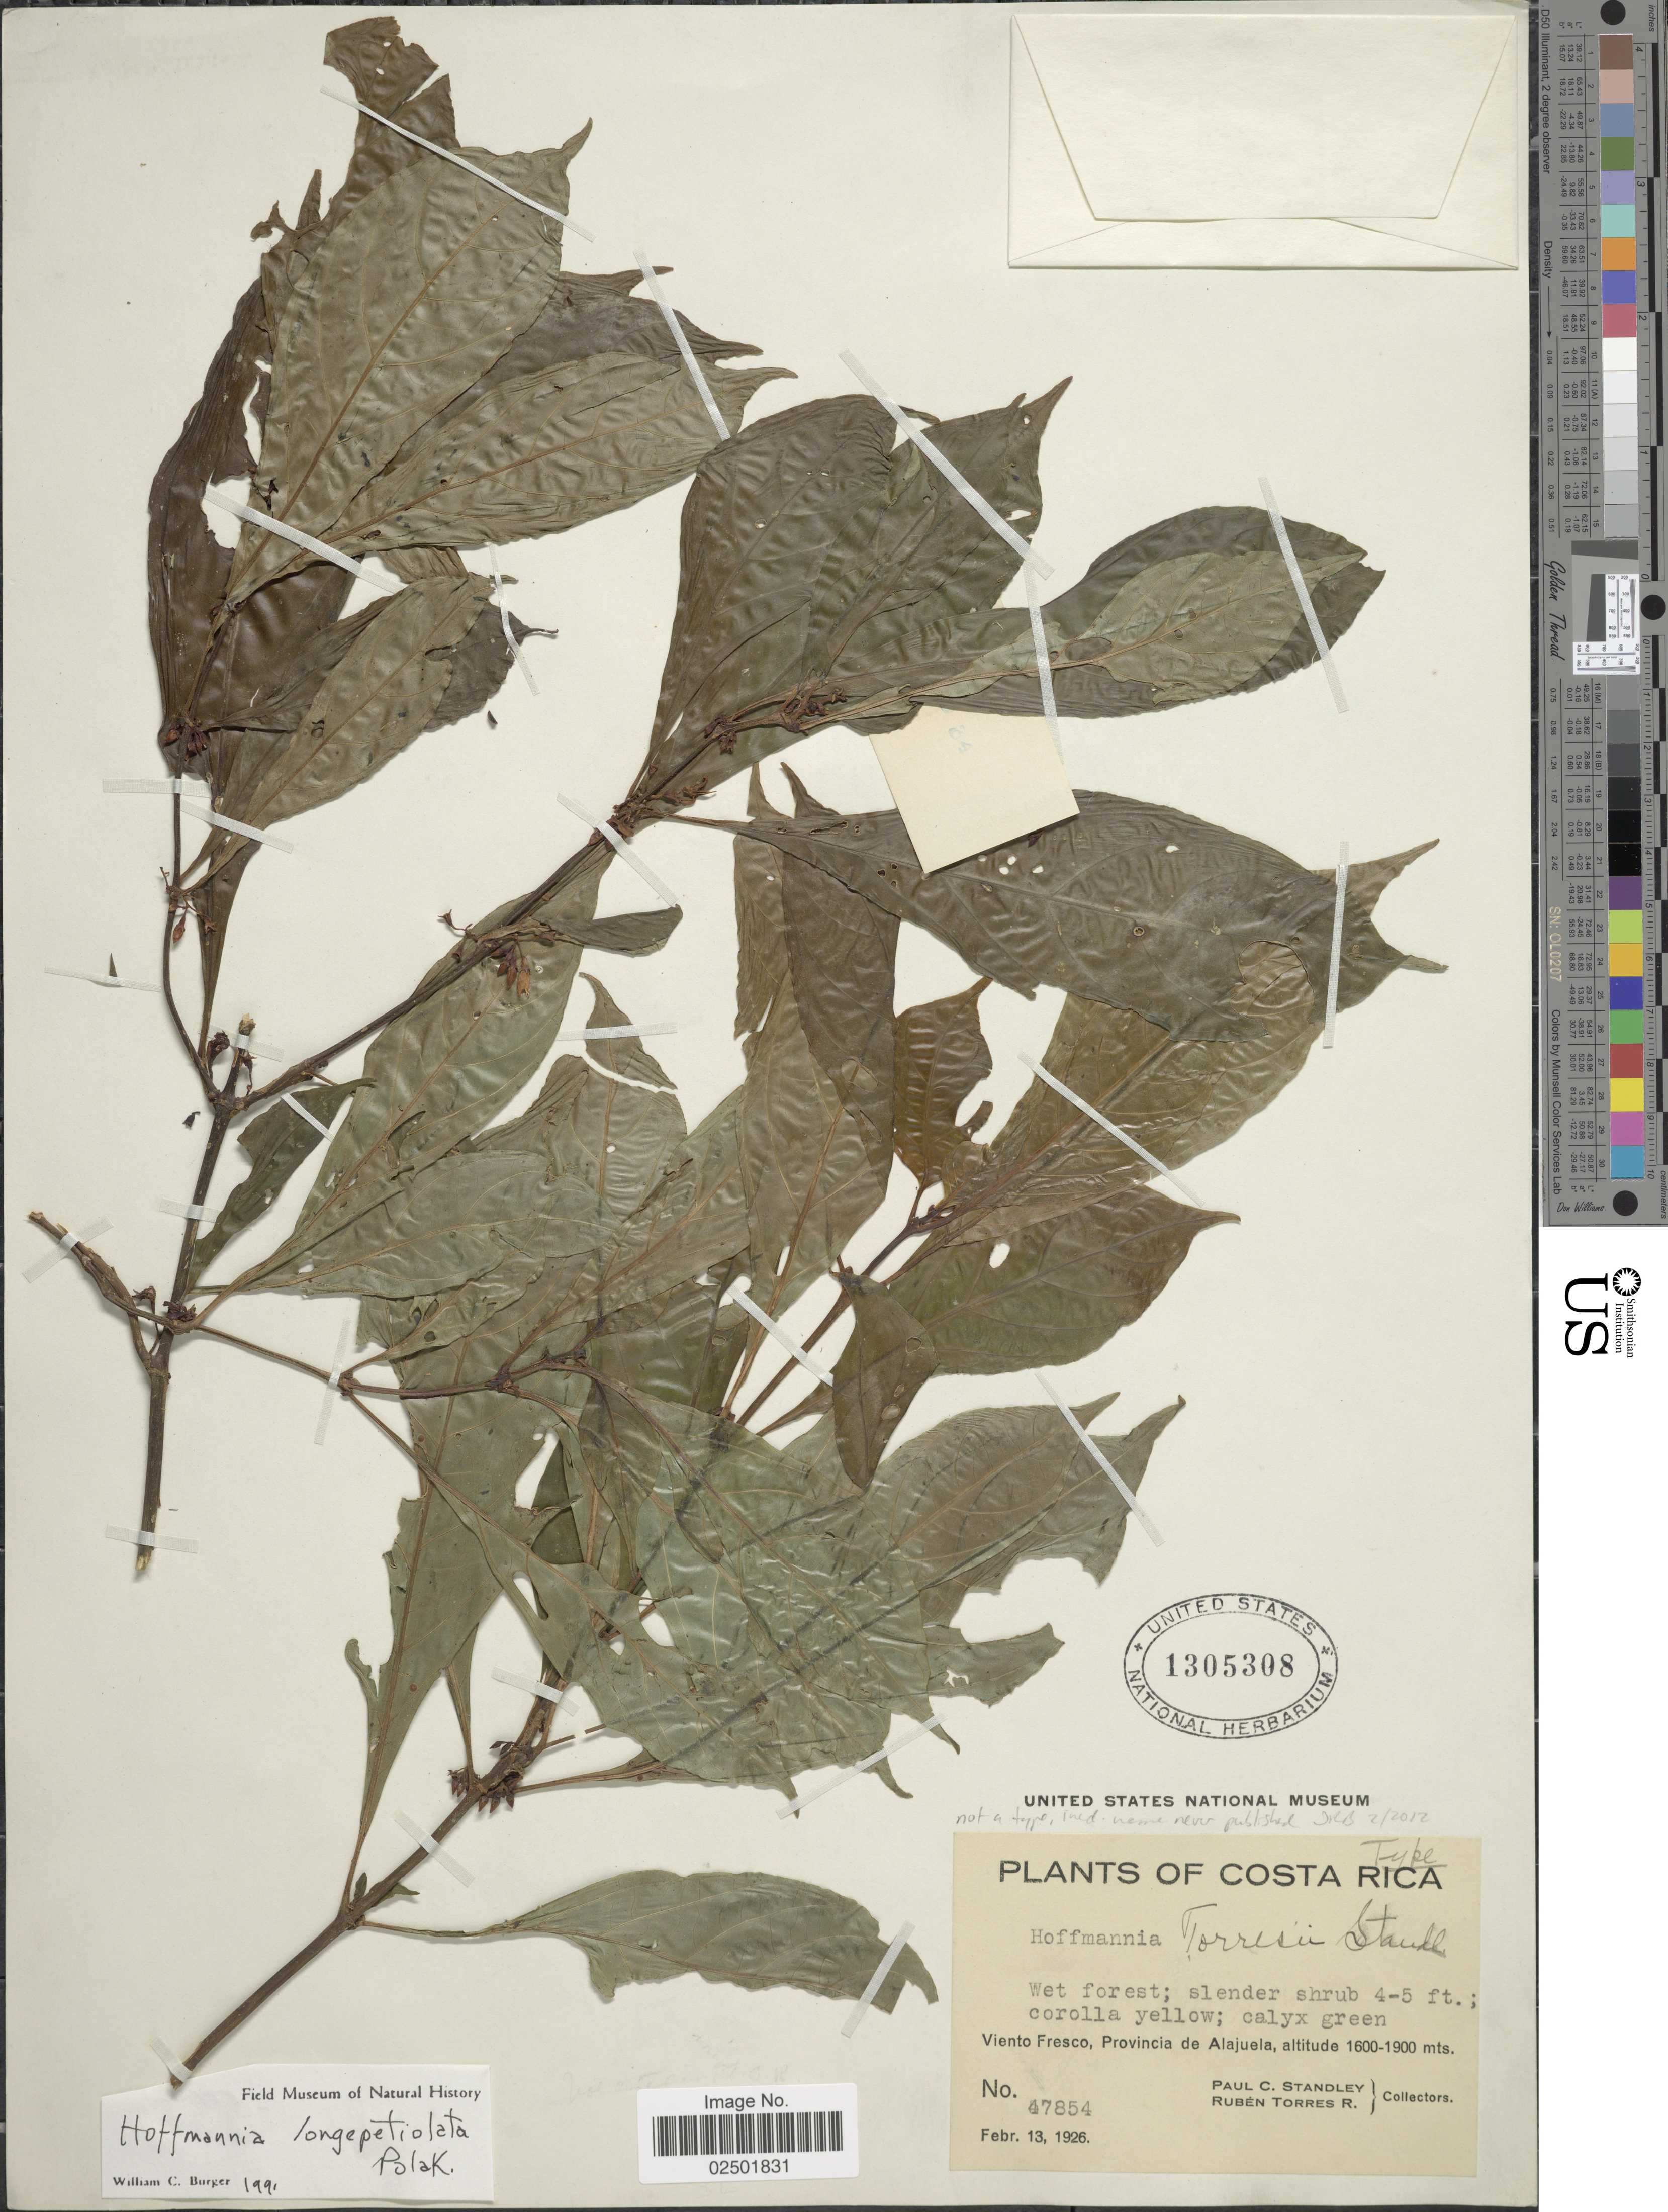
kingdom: Plantae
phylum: Tracheophyta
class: Magnoliopsida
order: Gentianales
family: Rubiaceae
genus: Hoffmannia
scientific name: Hoffmannia longipetiolata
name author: Pol.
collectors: P. C. Standley & R. Torres Rojas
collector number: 47854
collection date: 1926-02-13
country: Costa Rica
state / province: Alajuela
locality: Viento Fresco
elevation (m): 1600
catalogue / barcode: US 1305308